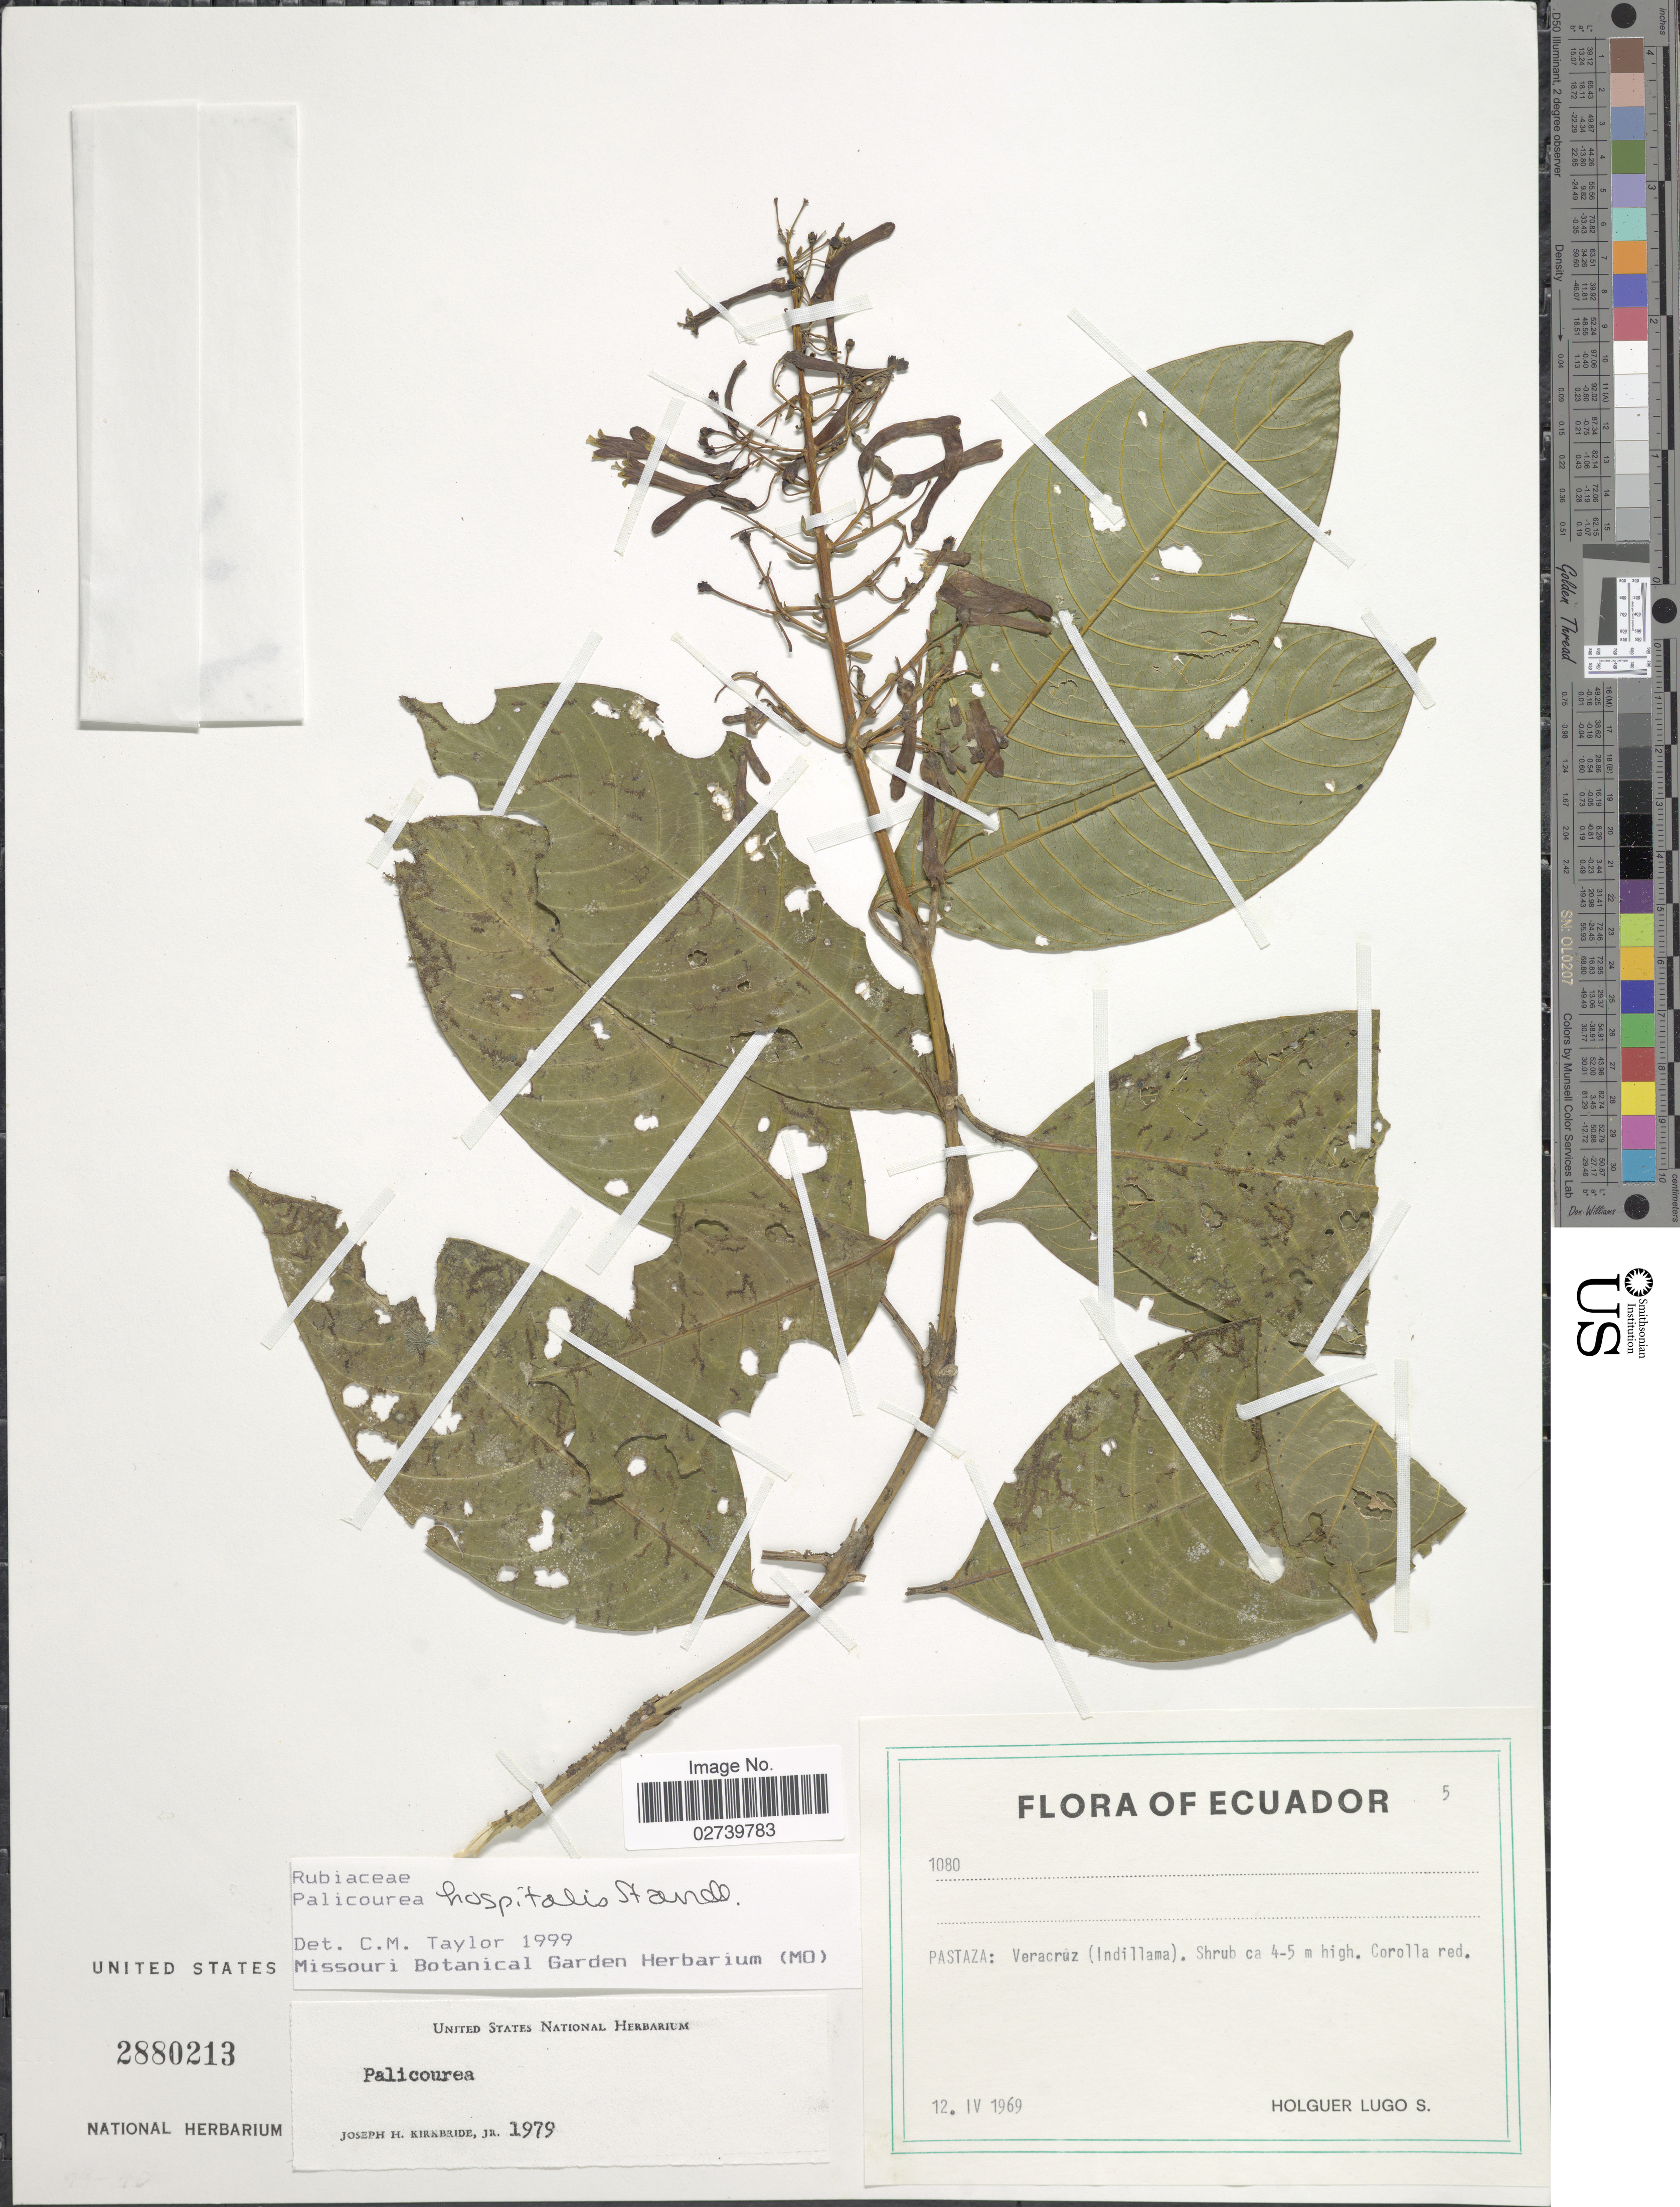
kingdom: Plantae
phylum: Tracheophyta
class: Magnoliopsida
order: Gentianales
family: Rubiaceae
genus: Palicourea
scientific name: Palicourea hospitalis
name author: Standl.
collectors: H. Lugo S.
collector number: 1080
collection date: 1969-04-12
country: Ecuador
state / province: Pastaza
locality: Veracruz (Indillama)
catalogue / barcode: US 2880213